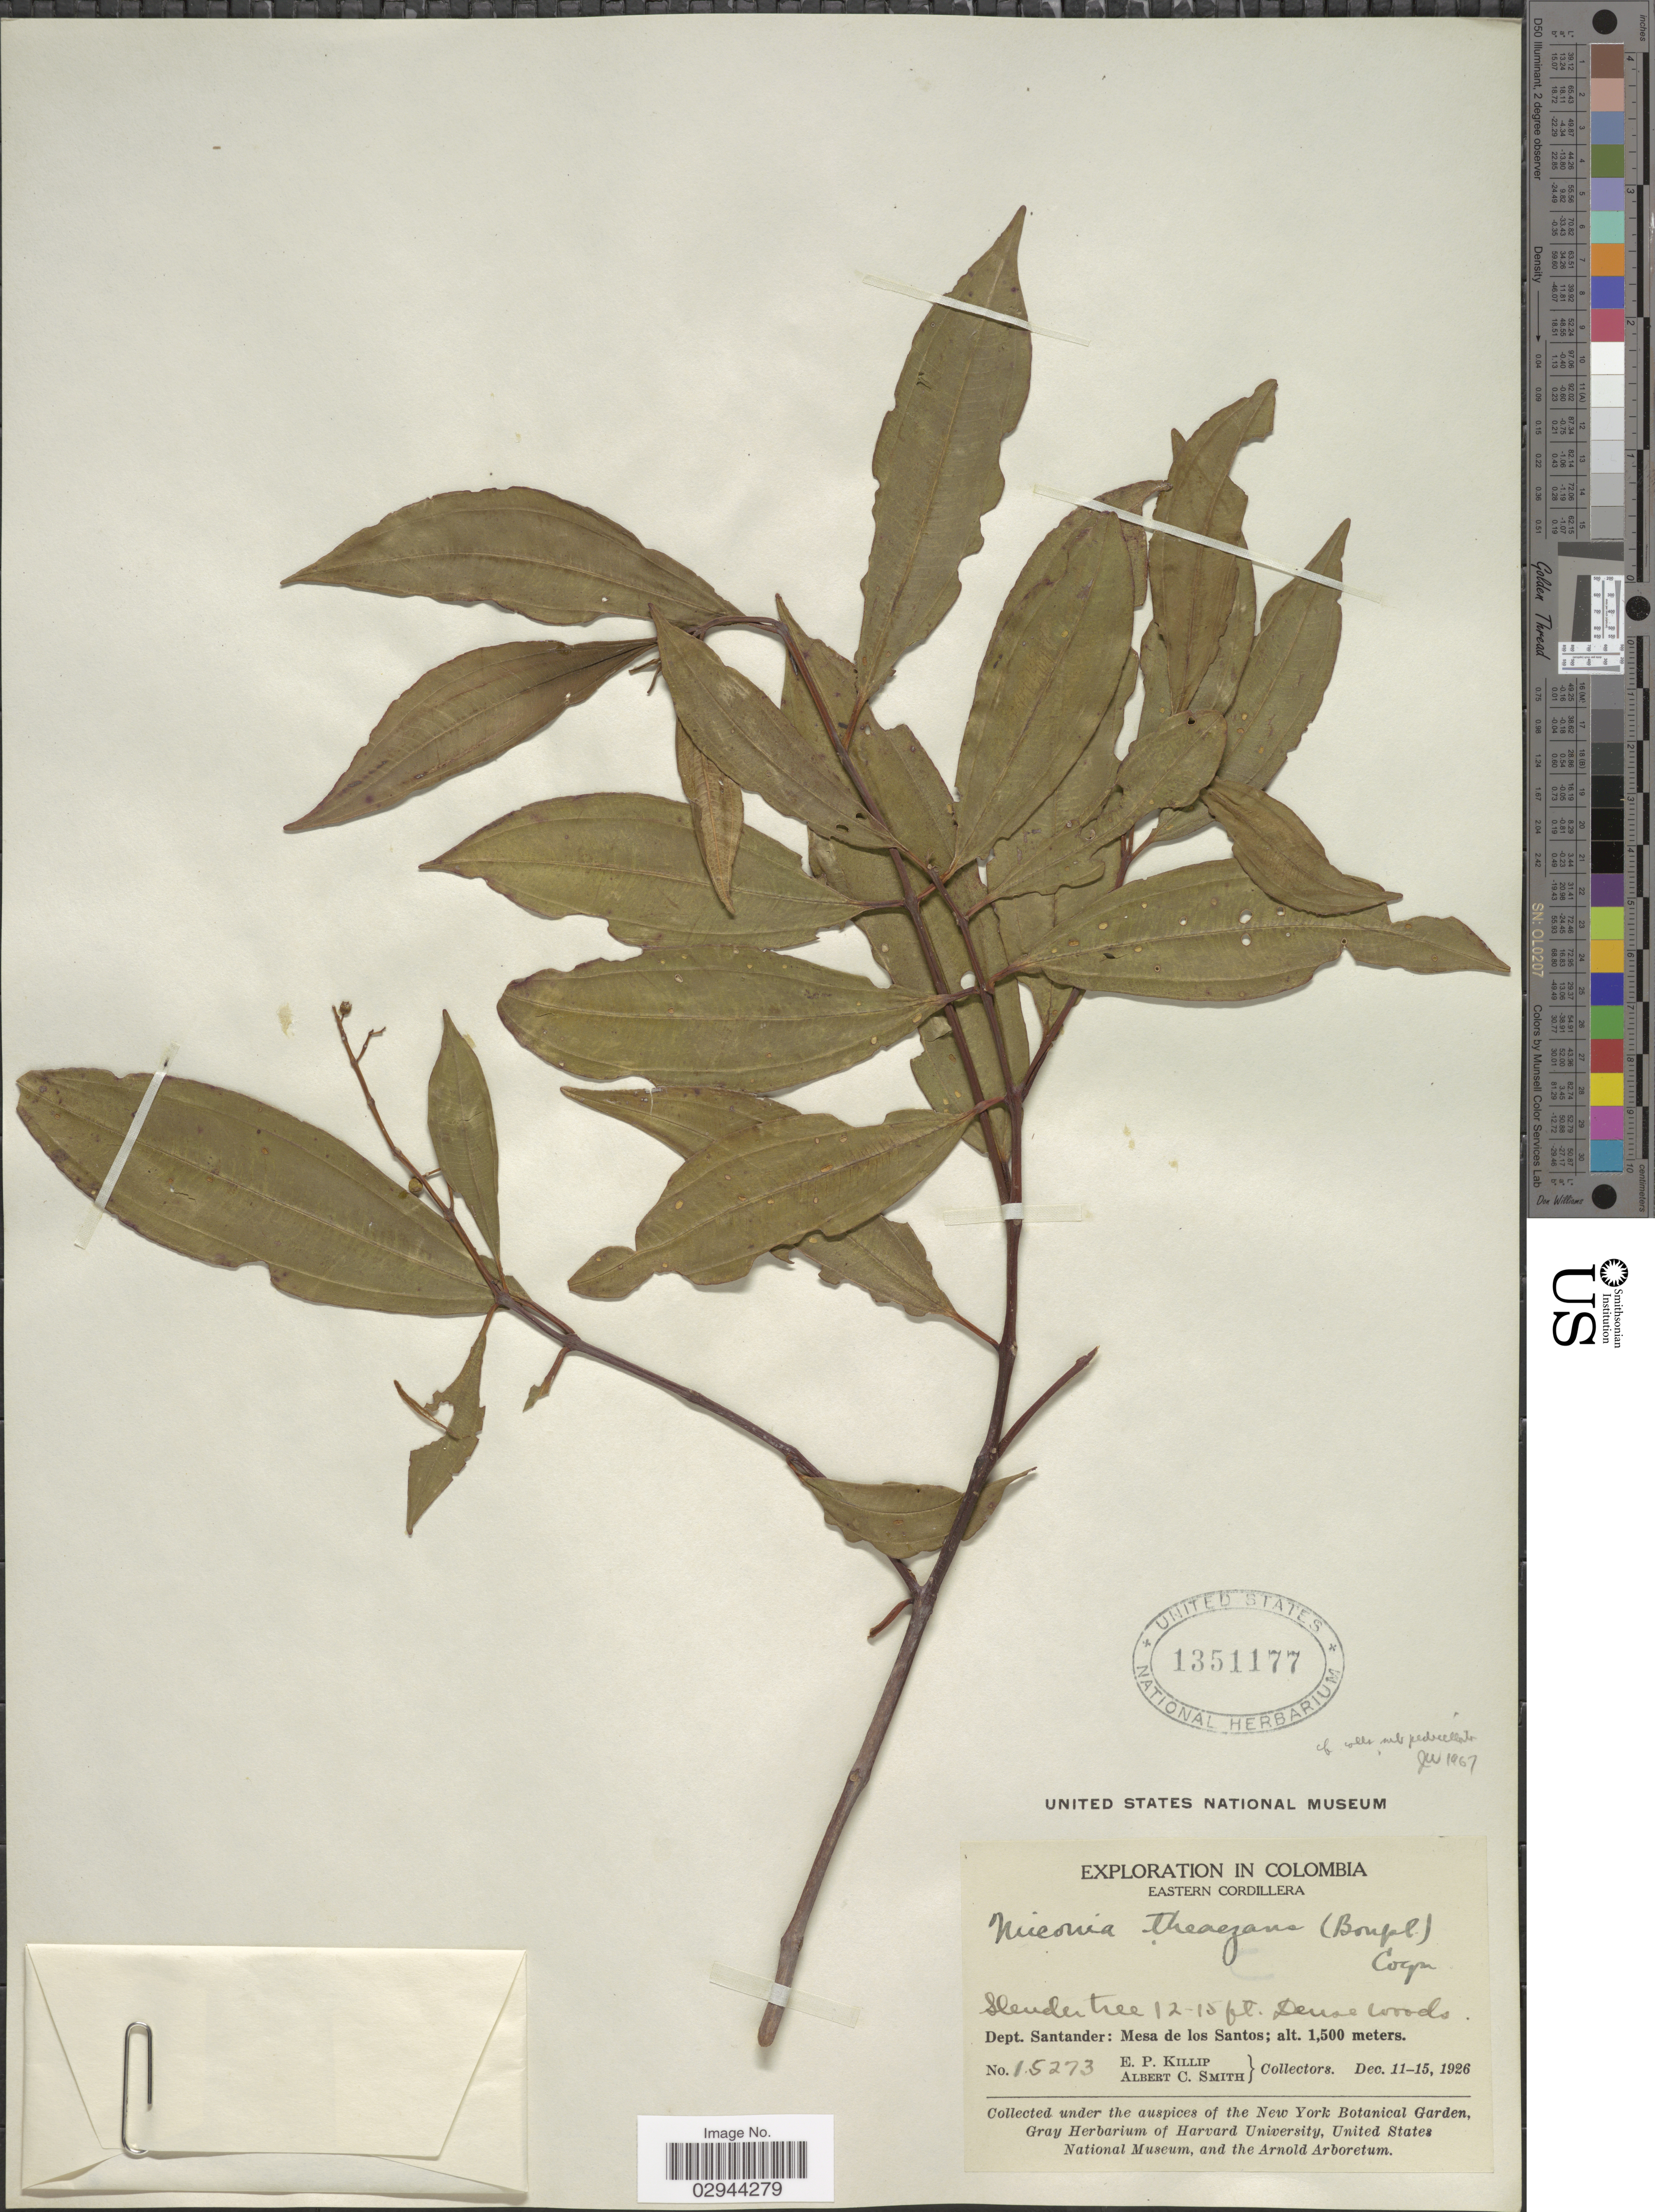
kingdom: Plantae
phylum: Tracheophyta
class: Magnoliopsida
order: Myrtales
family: Melastomataceae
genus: Miconia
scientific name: Miconia theizans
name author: (Bonpl.) Cogn.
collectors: E. P. Killip & A. C. Smith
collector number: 15273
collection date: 1926-12-11/1926-12-15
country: Colombia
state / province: Santander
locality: Eastern Cordillera, dept. Santander, Mesa de los Santos.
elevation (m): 1500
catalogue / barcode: US 1351177